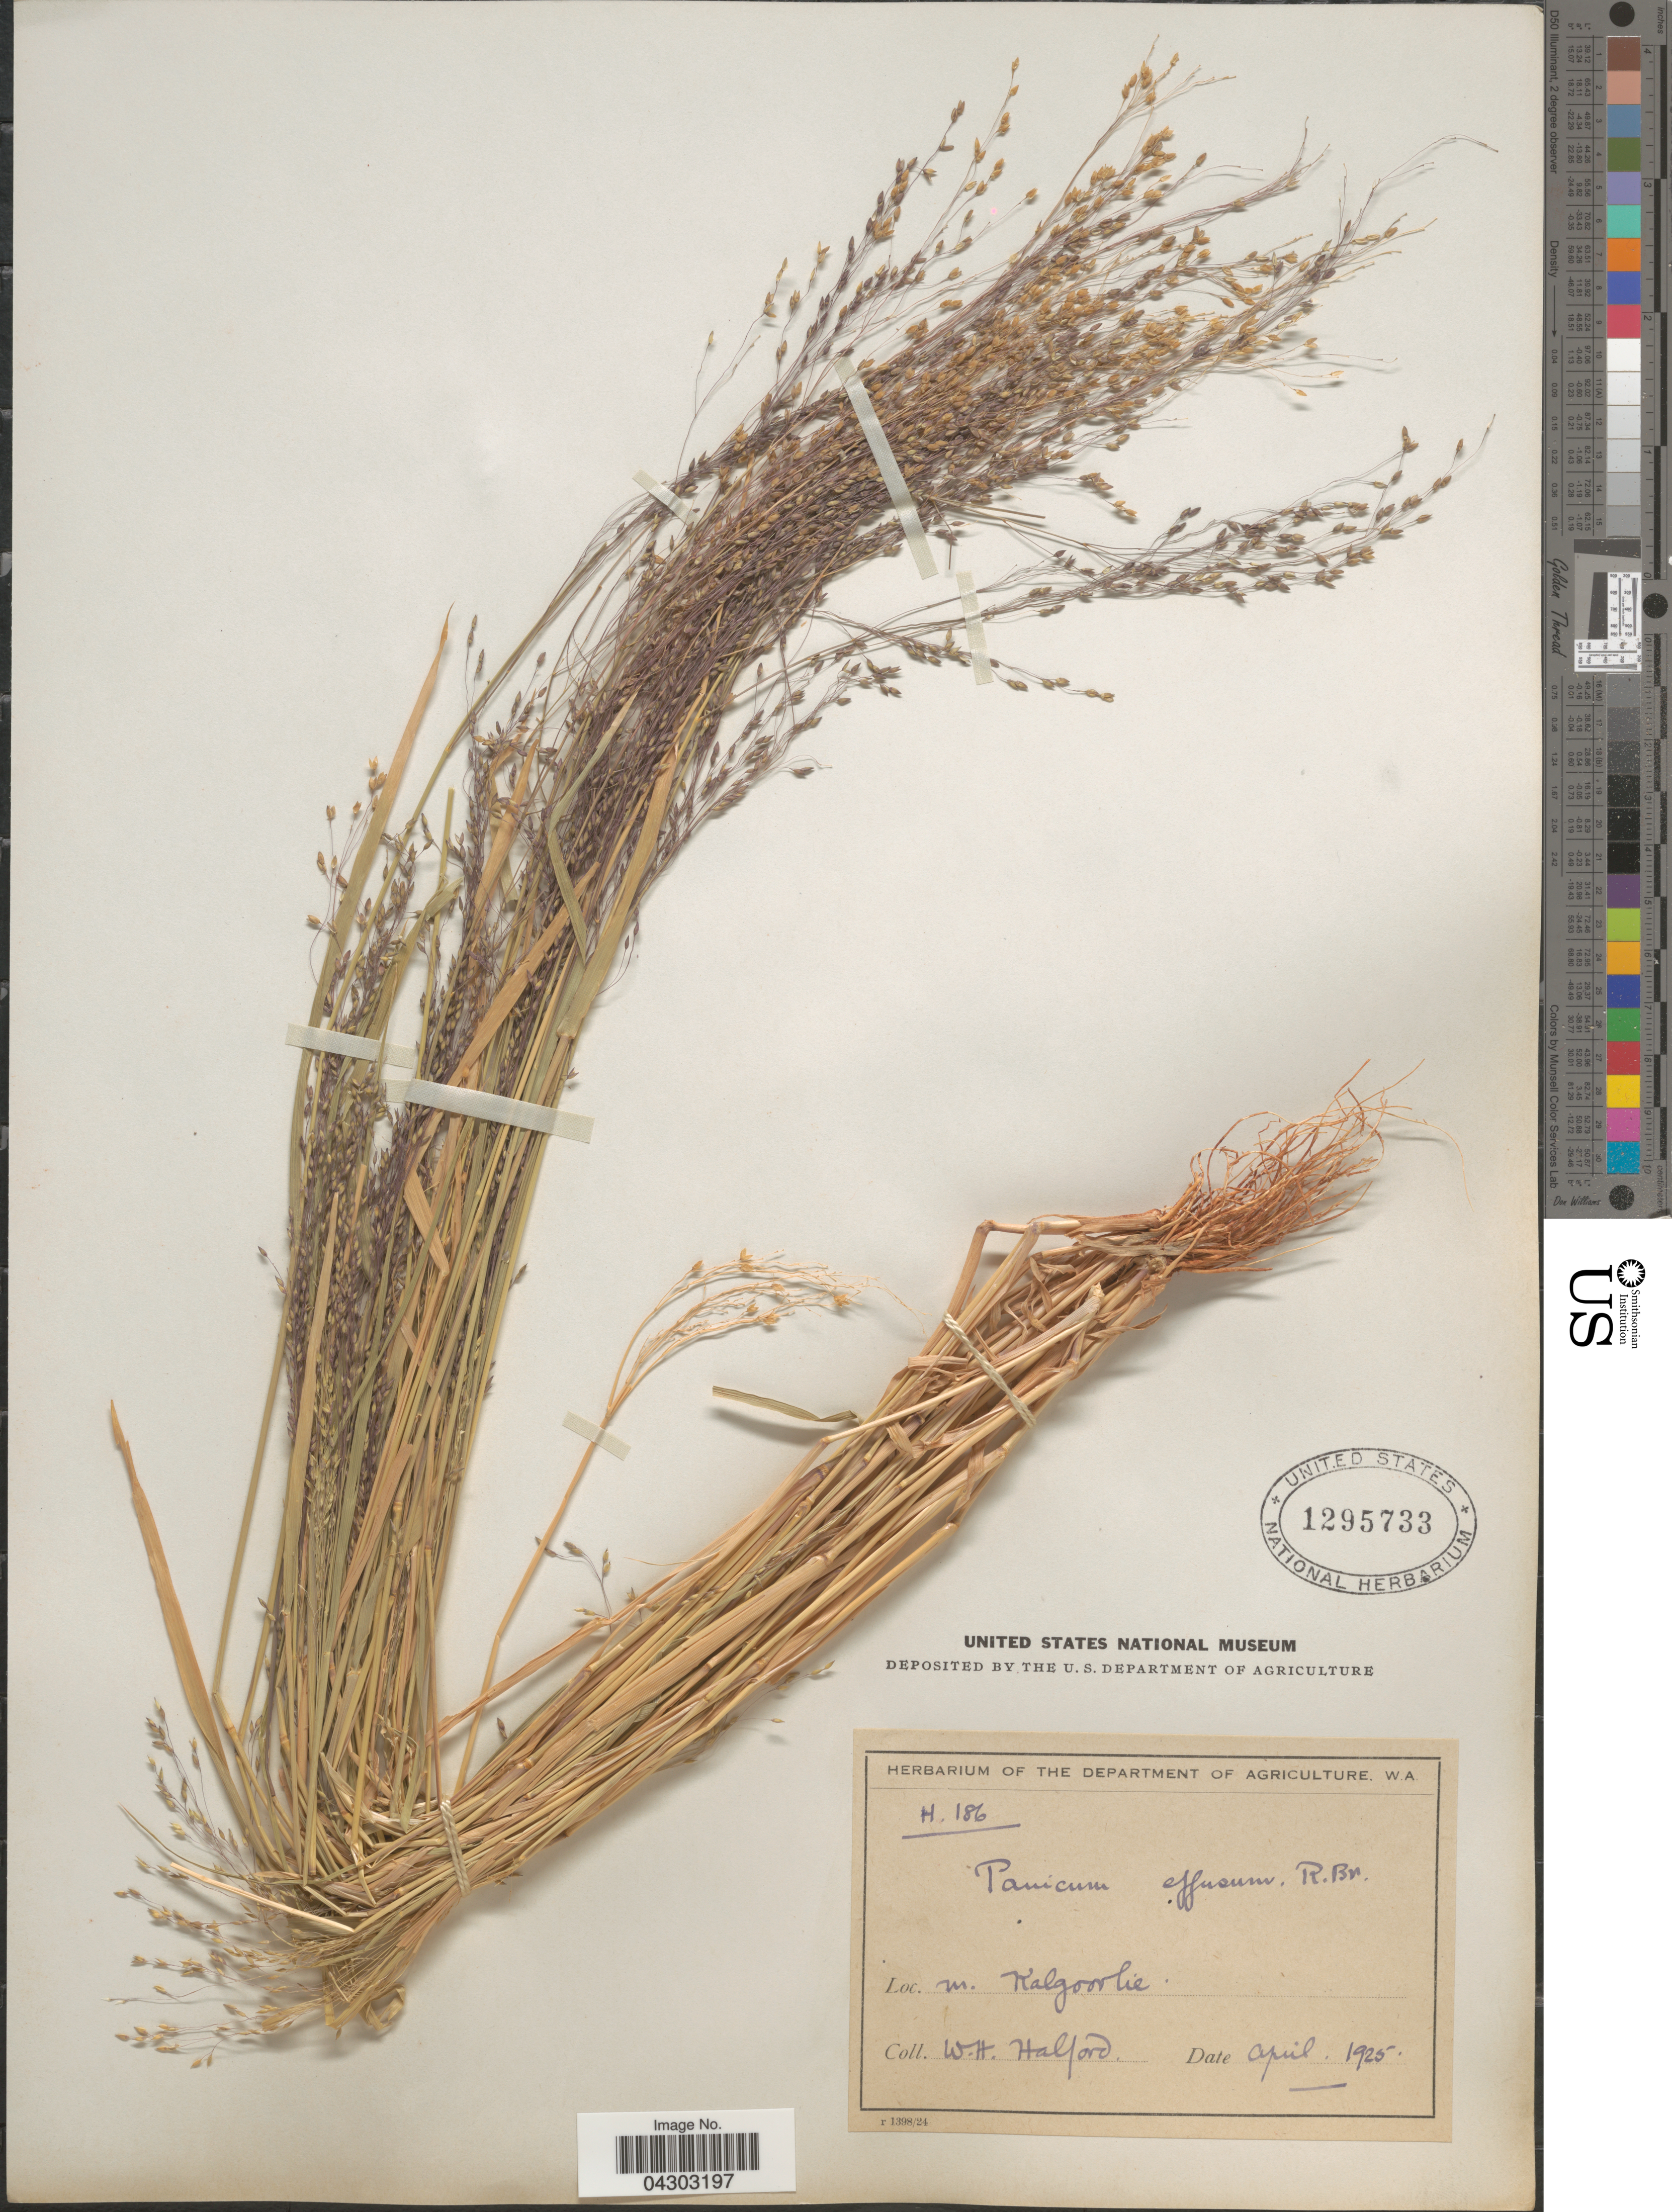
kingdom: Plantae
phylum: Tracheophyta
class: Liliopsida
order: Poales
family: Poaceae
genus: Panicum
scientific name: Panicum sp.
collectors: W. Halford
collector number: H186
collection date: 1925-04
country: Australia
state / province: Western Australia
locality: M. Kalgoorlie.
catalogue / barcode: US 1295733